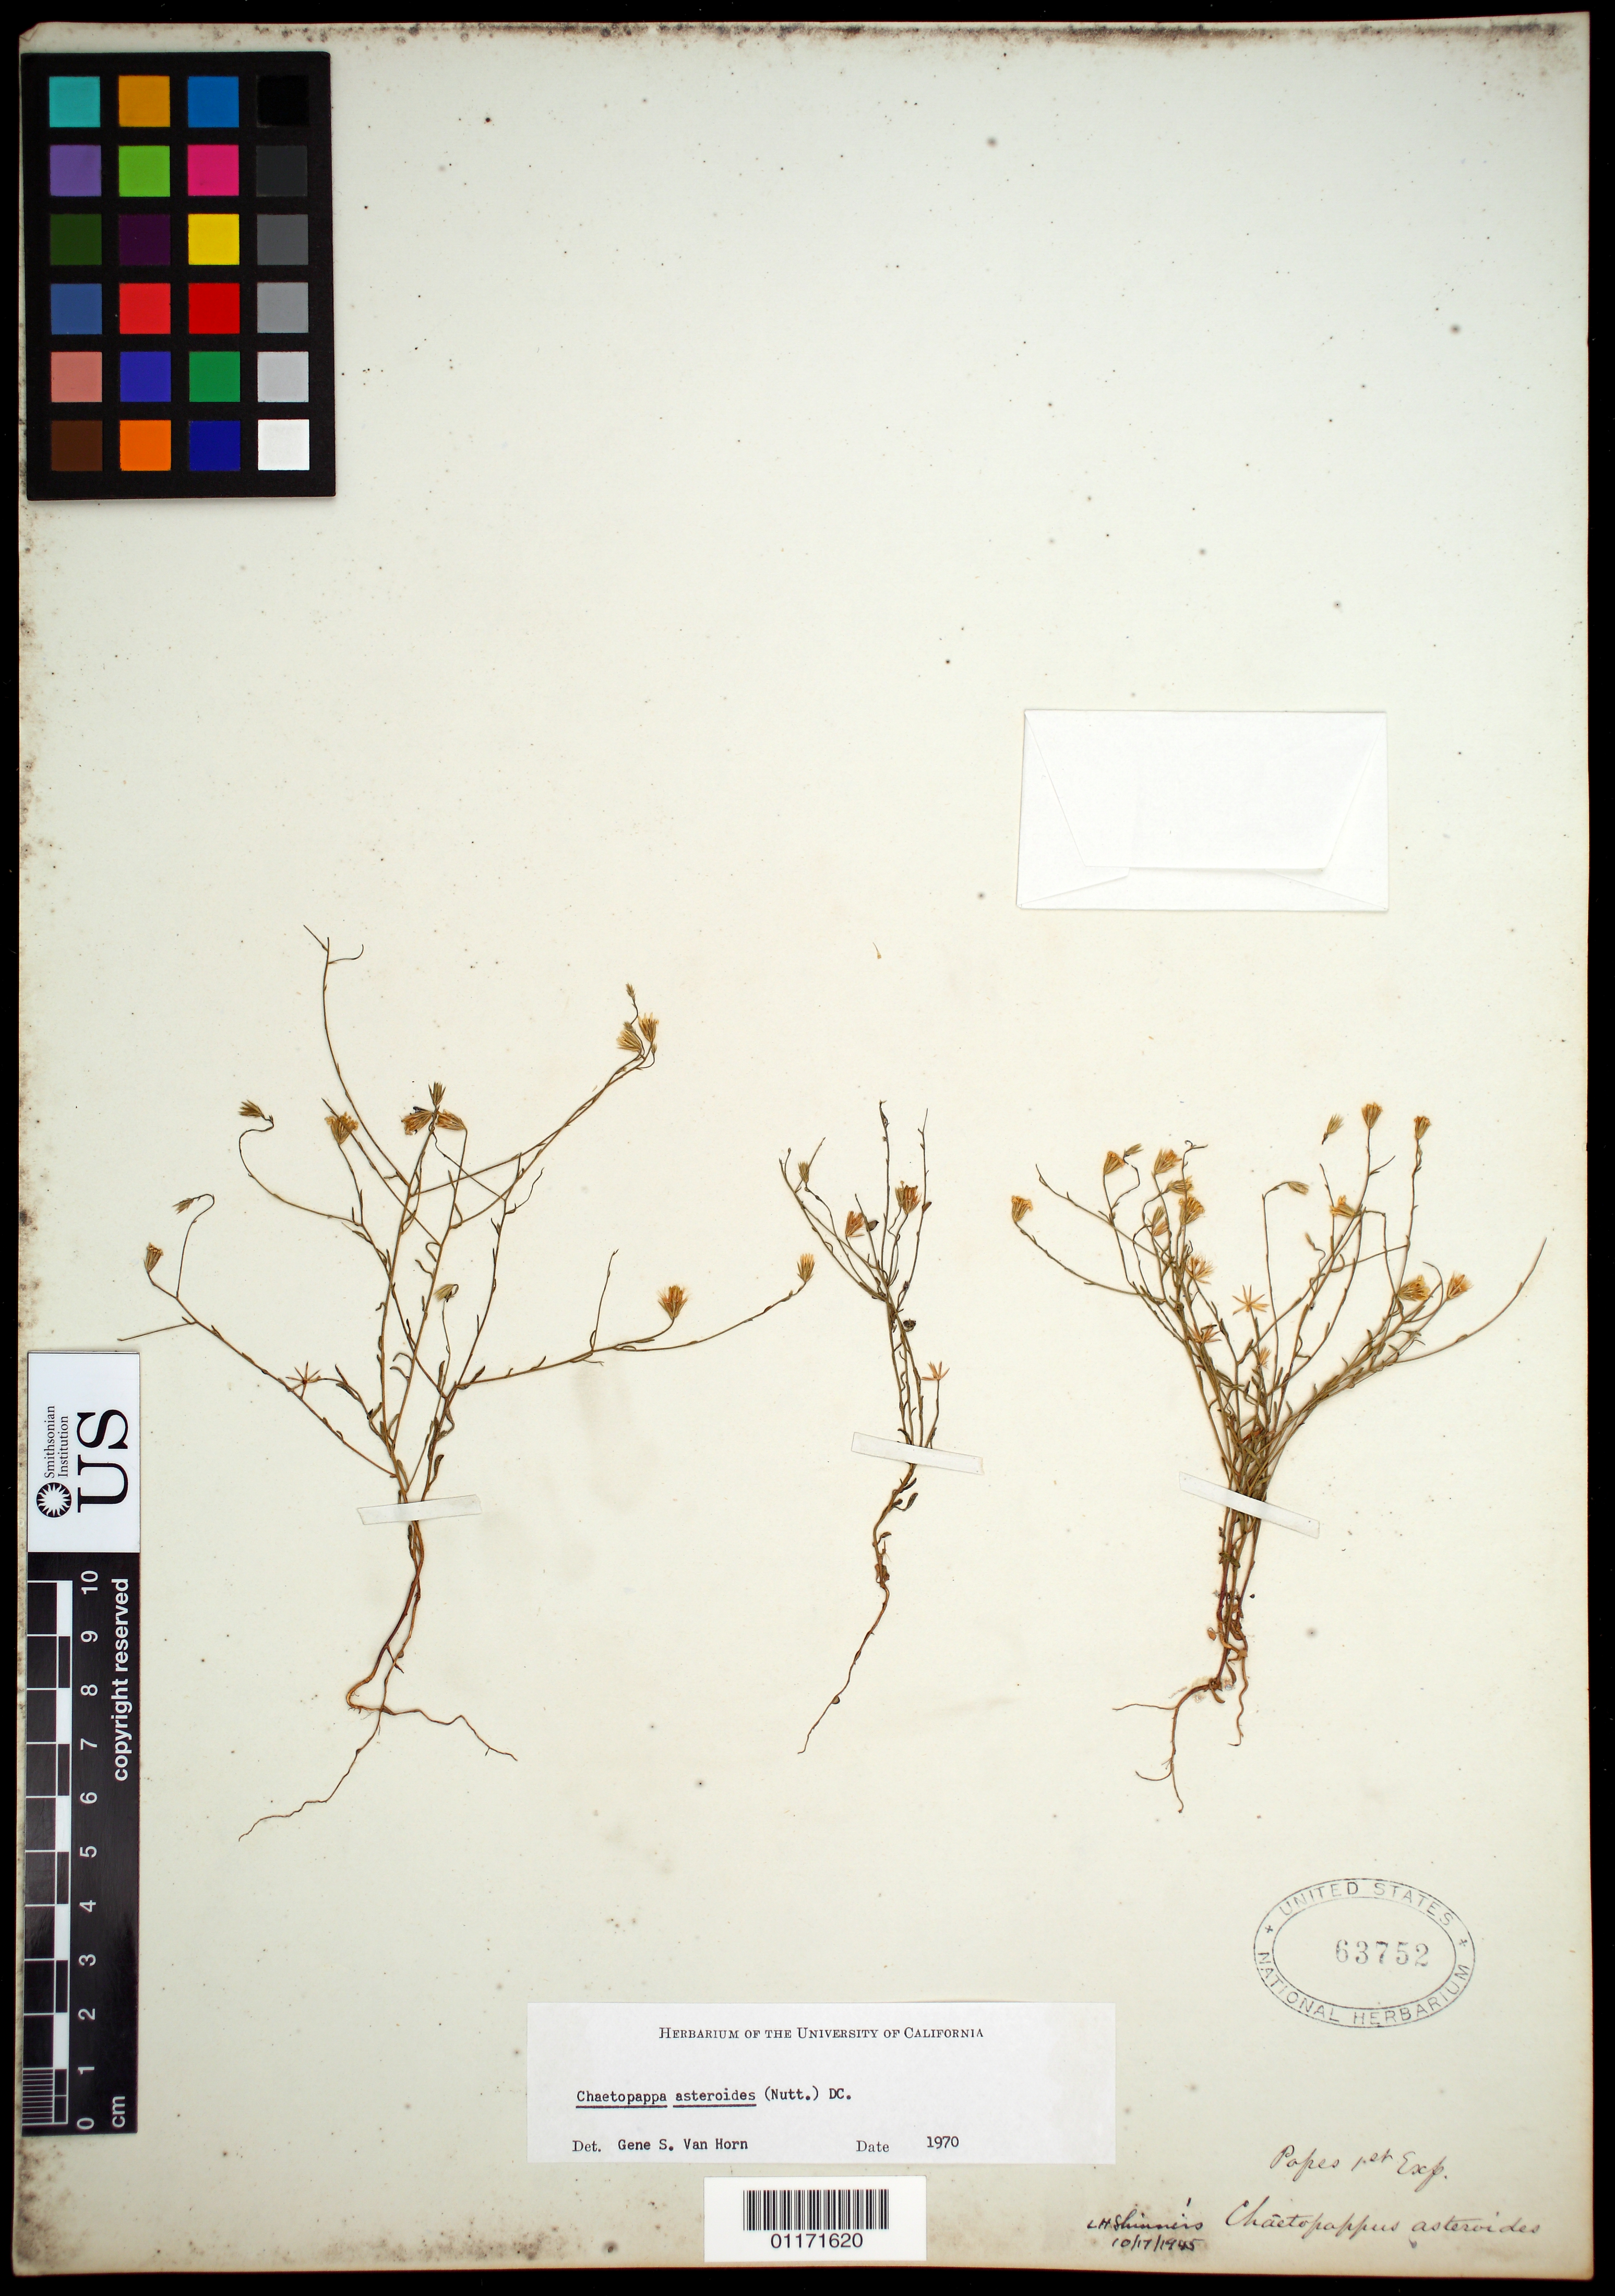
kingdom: Plantae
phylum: Tracheophyta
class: Magnoliopsida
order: Asterales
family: Asteraceae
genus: Chaetopappa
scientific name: Chaetopappa asteroides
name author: (Nutt.) DC.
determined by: Van Horn, G. S.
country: United States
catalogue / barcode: US 63752